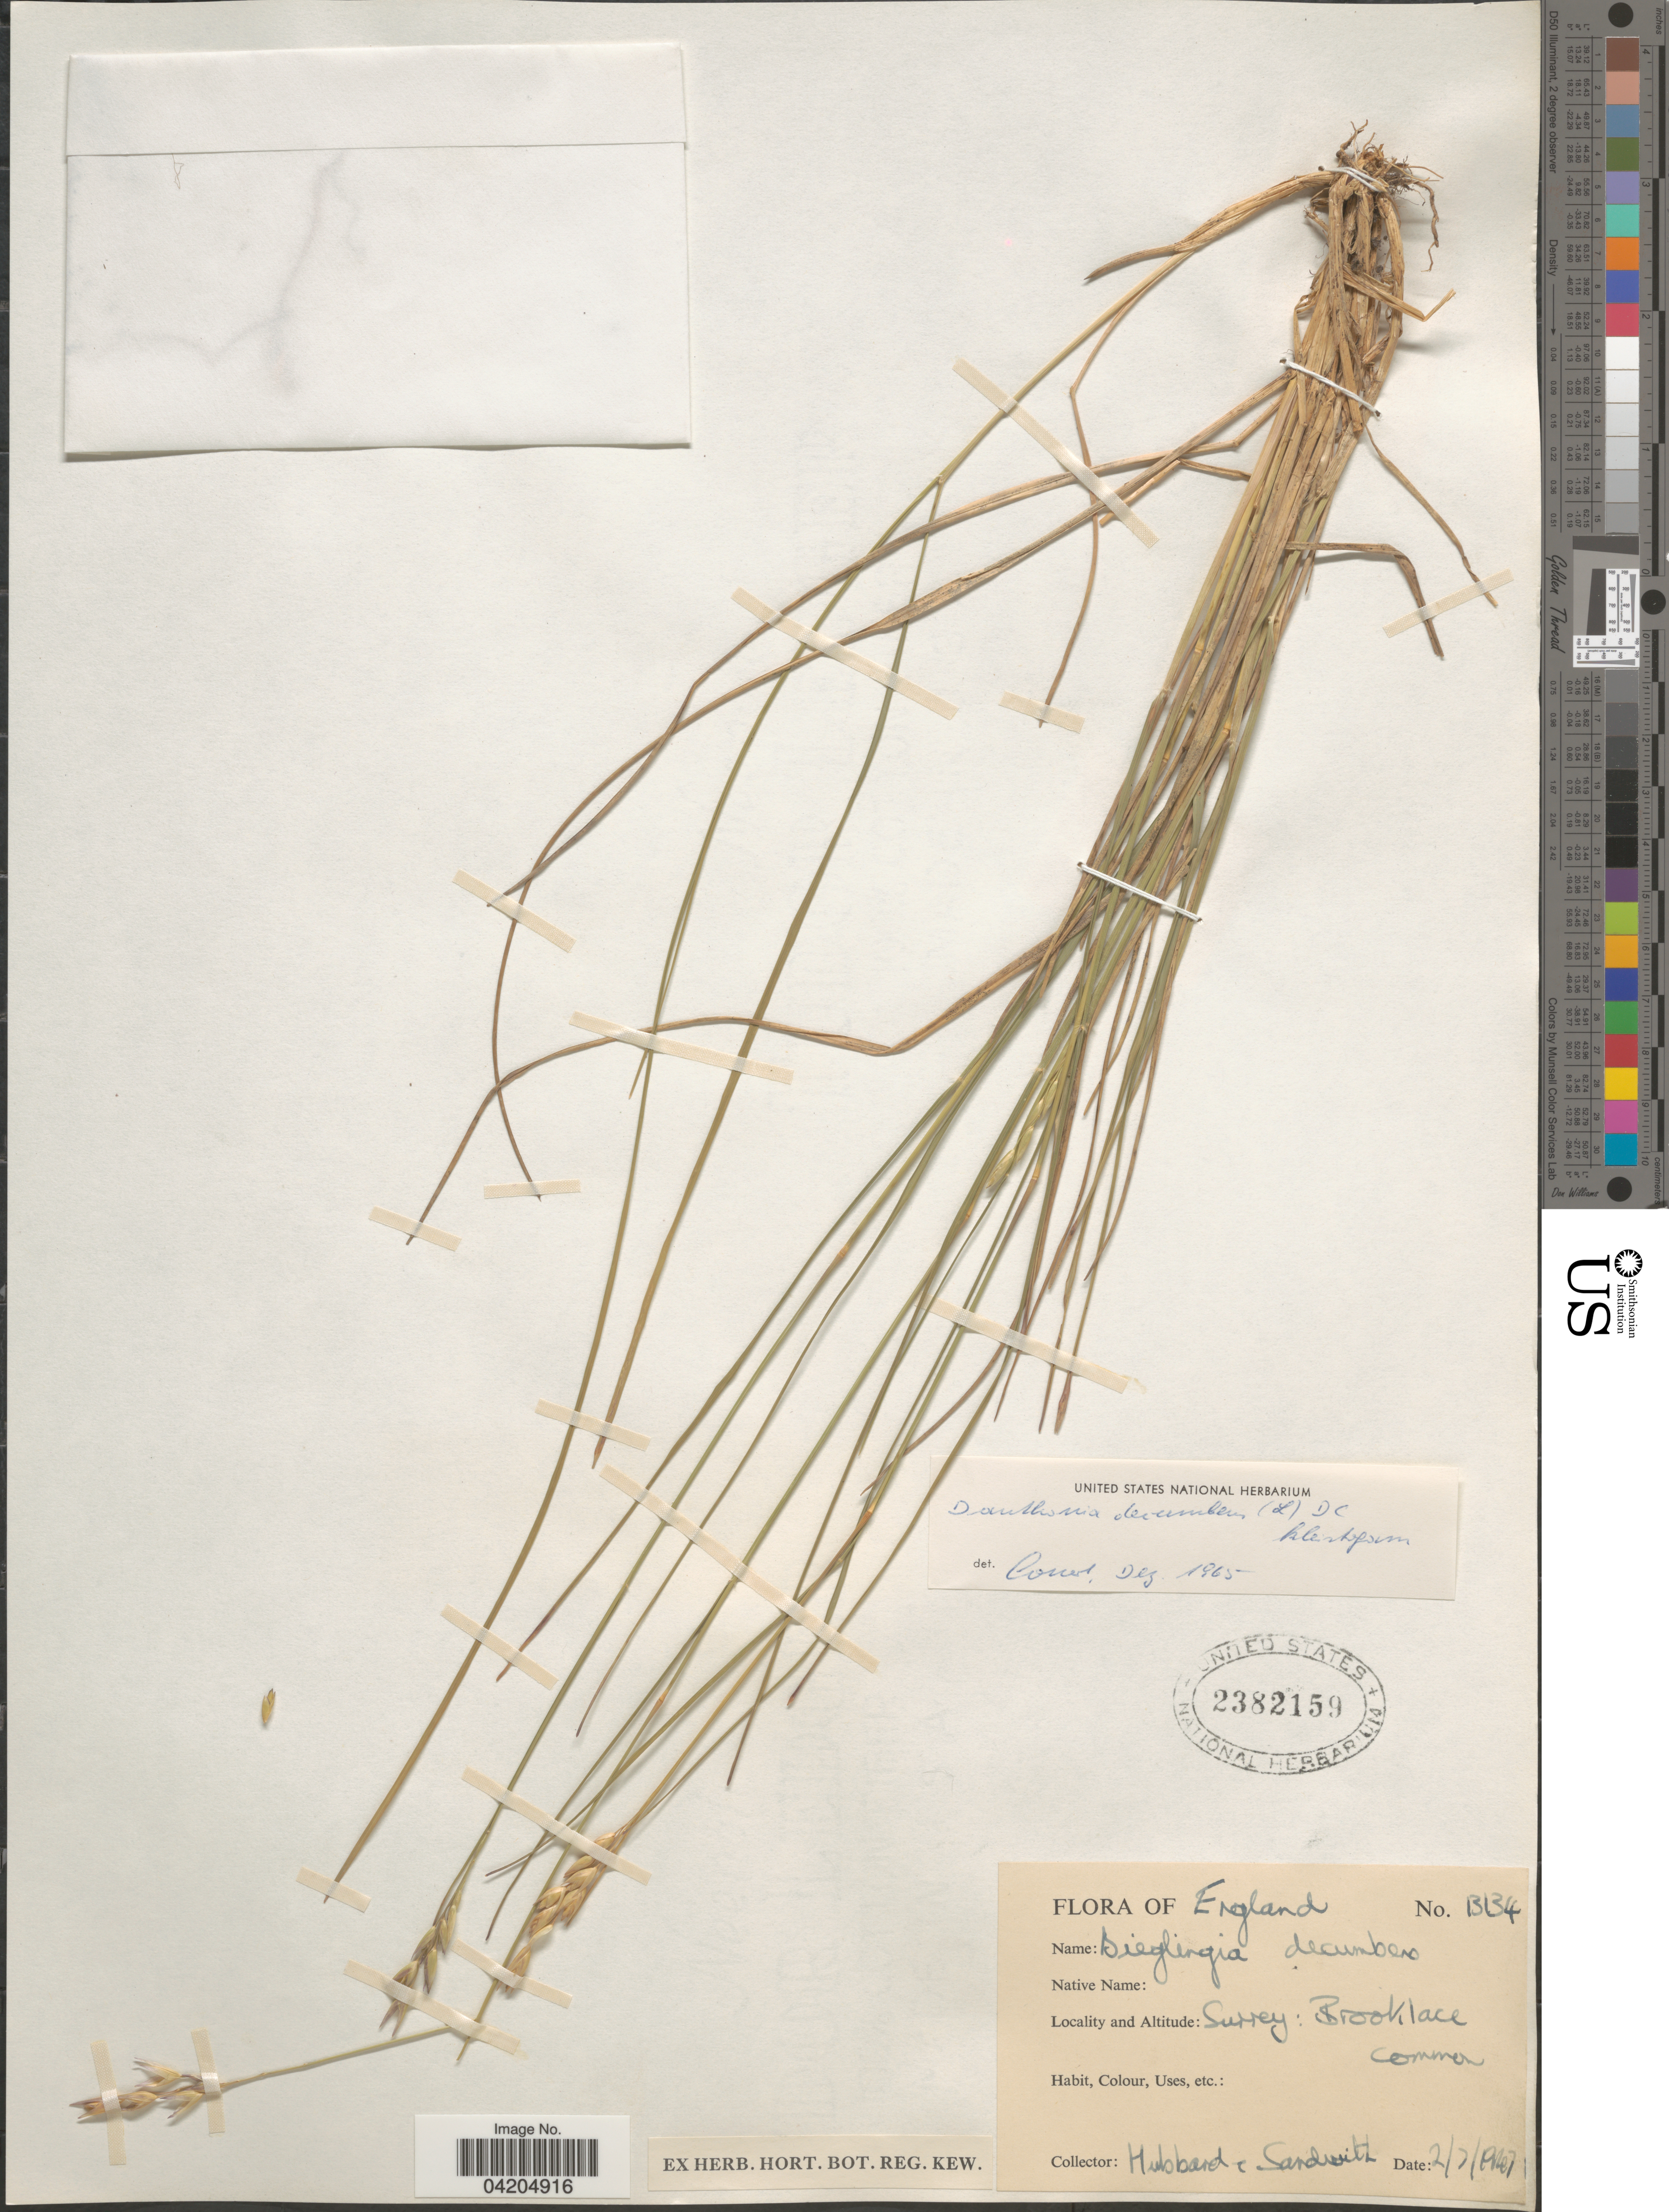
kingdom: Plantae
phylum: Tracheophyta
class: Liliopsida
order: Poales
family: Poaceae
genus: Danthonia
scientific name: Danthonia decumbens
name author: (L.) DC.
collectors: Hubbard, -- & Sandwith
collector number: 13134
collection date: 1947-07-02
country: United Kingdom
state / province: England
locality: England. Surrey: Brooklace common.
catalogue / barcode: US 2382159